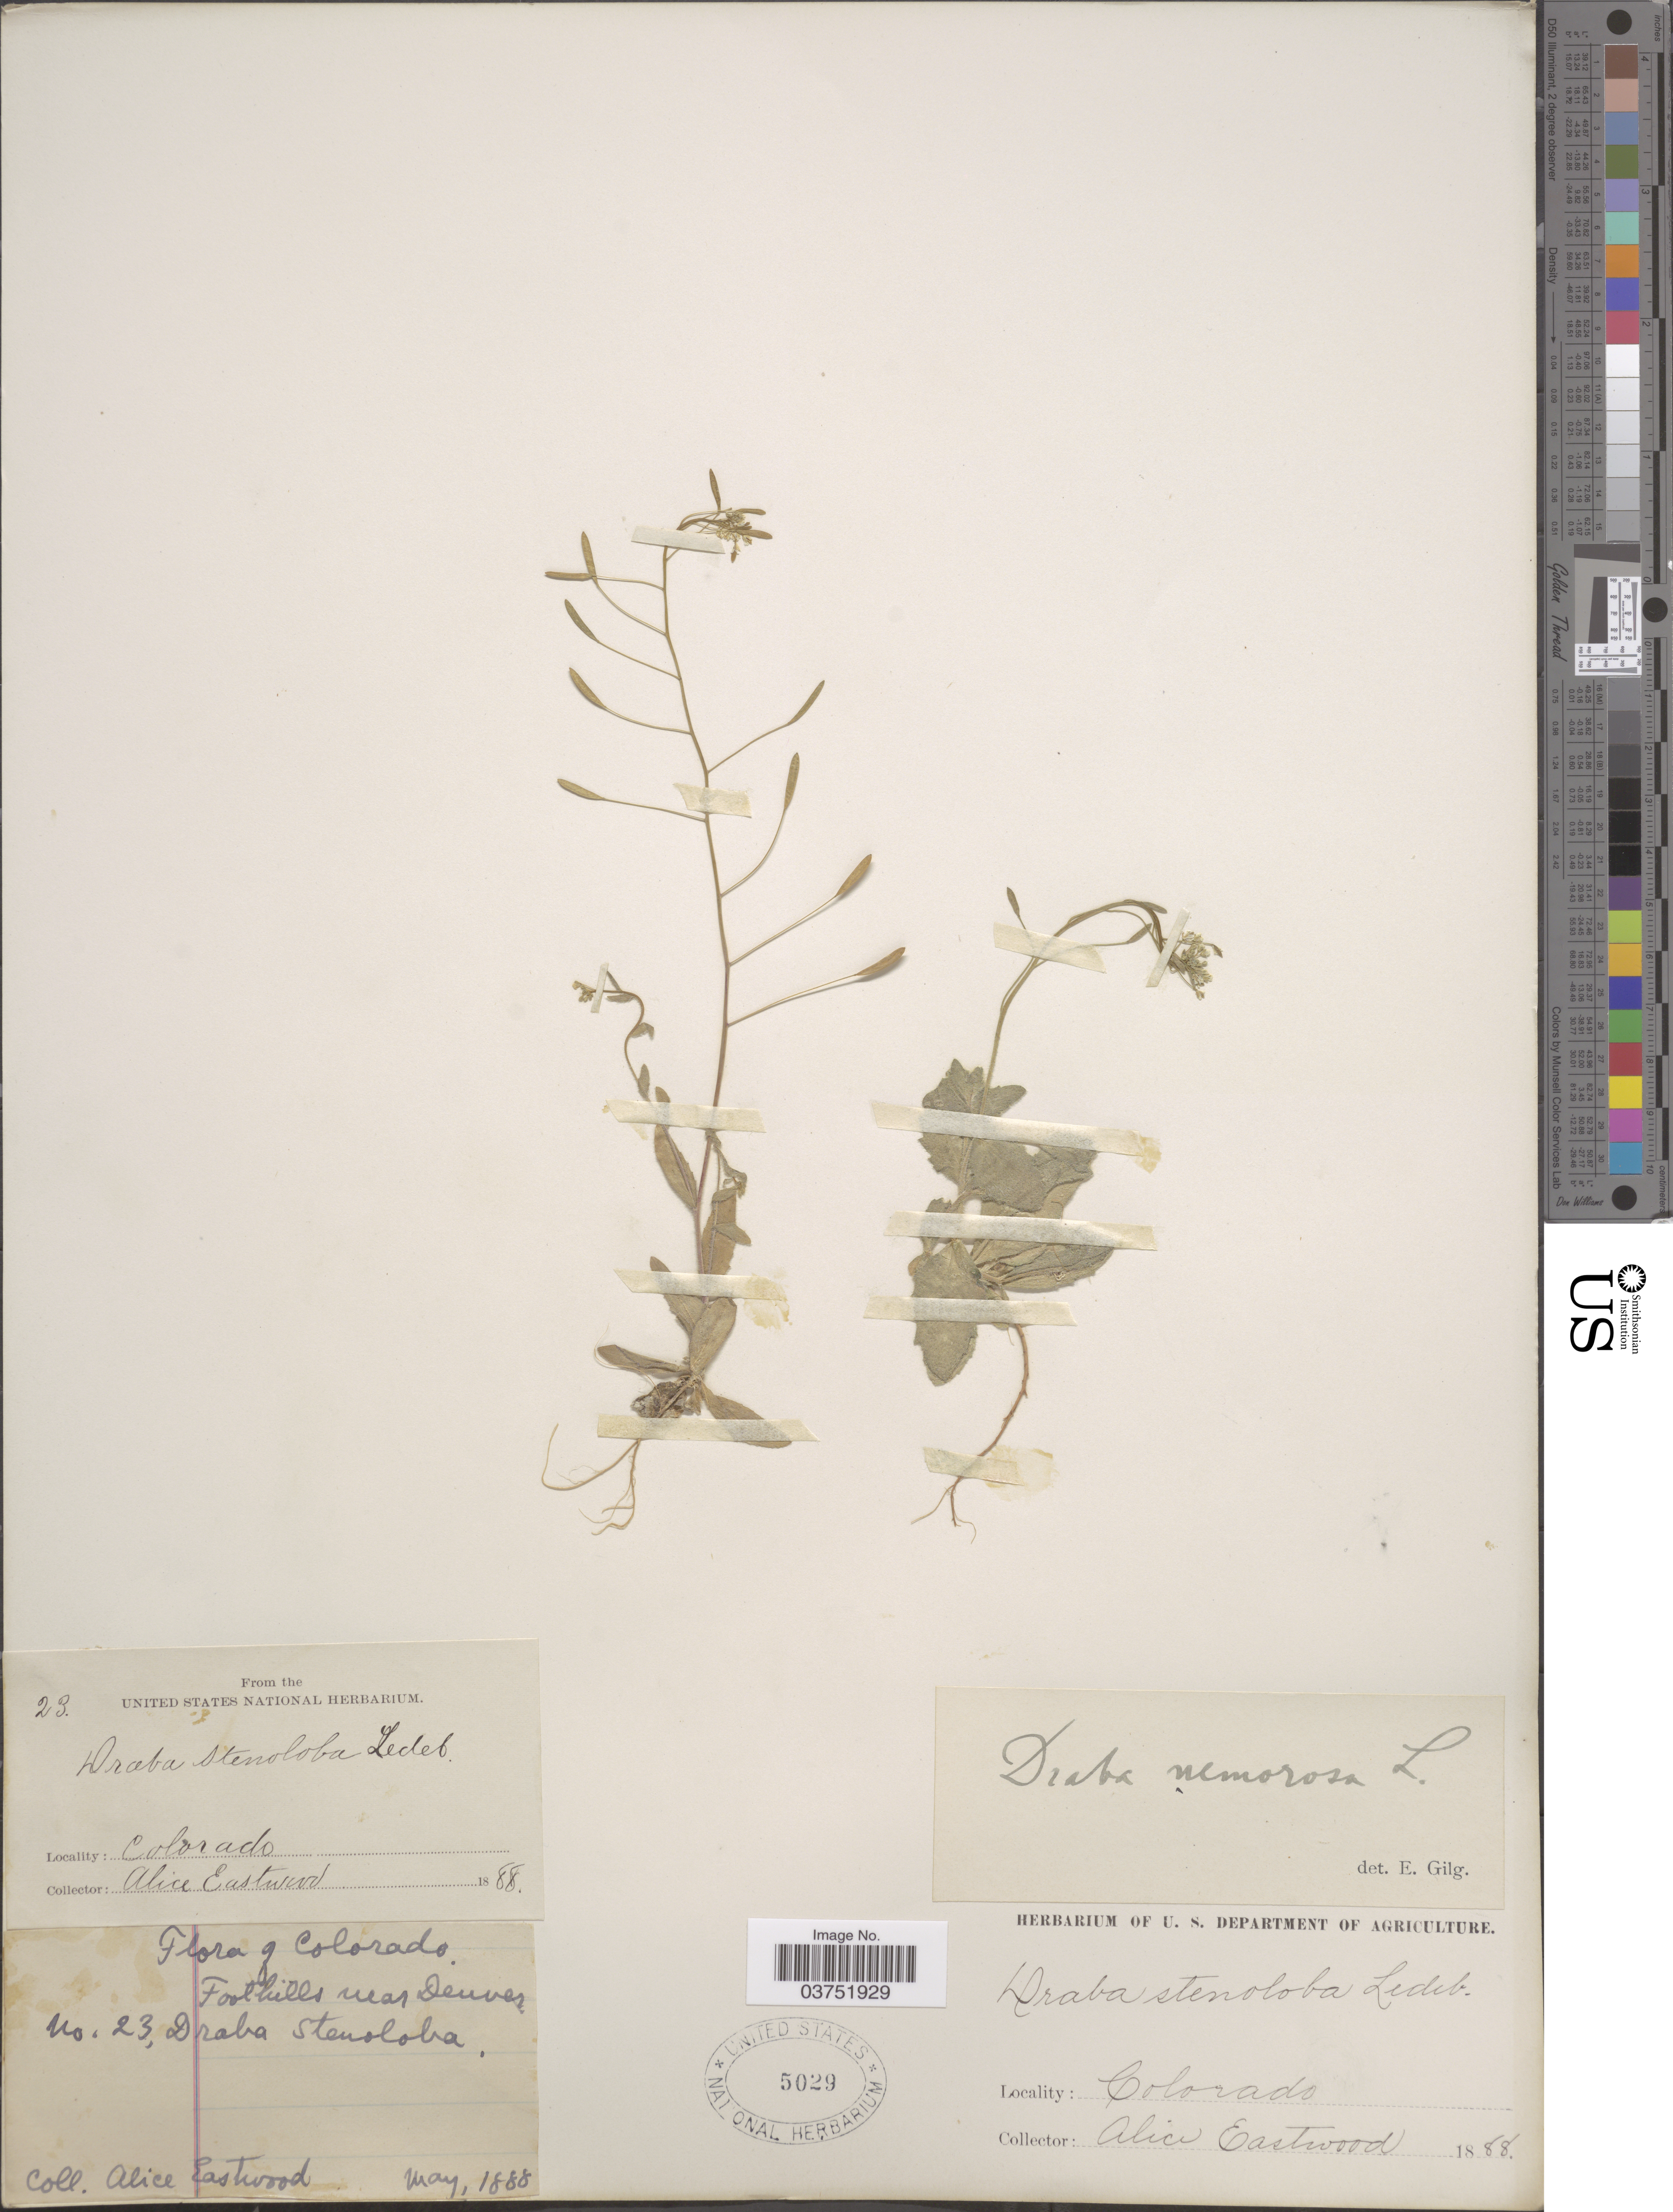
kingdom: Plantae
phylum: Tracheophyta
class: Magnoliopsida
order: Brassicales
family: Brassicaceae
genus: Draba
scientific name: Draba nemorosa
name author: L.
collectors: A. Eastwood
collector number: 23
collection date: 1888-05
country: United States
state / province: Colorado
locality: Foothills near Denver.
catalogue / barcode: US 5029